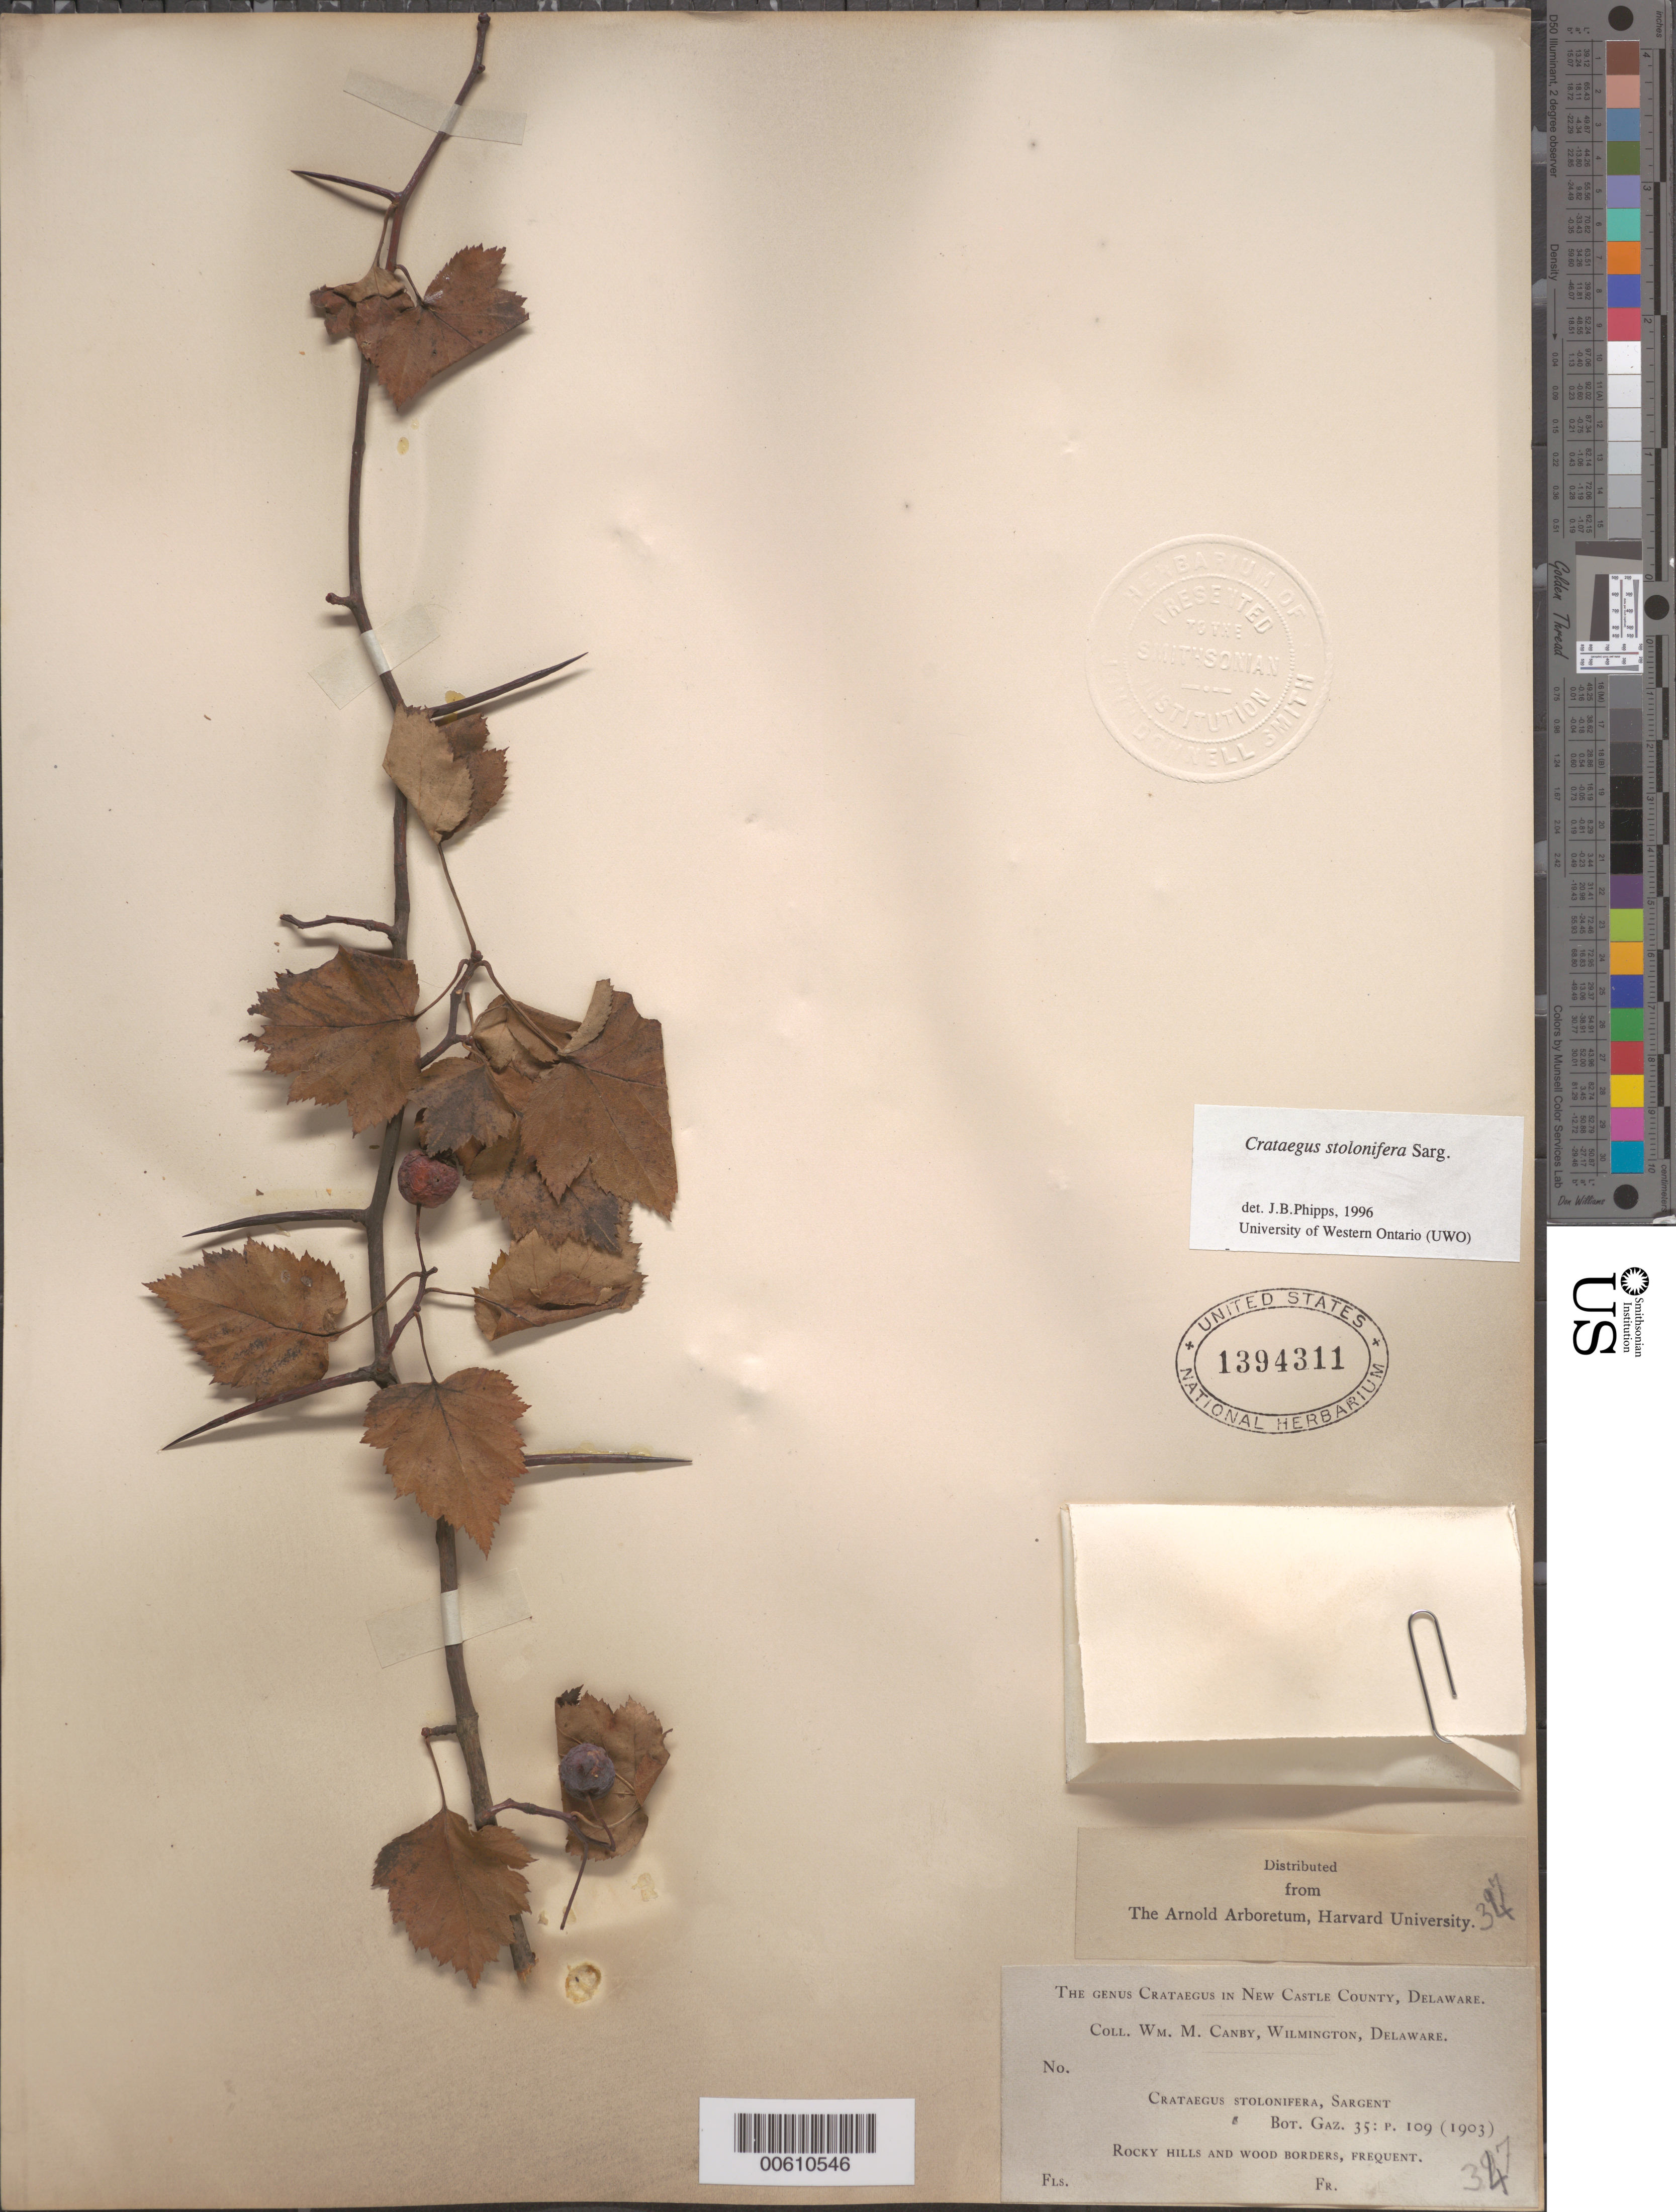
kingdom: Plantae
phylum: Tracheophyta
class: Magnoliopsida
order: Rosales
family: Rosaceae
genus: Crataegus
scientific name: Crataegus stolonifera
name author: Sarg.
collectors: W. M. Canby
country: United States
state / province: Delaware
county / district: New Castle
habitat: Rocky hills and wood borders, frequent.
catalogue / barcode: US 1394311